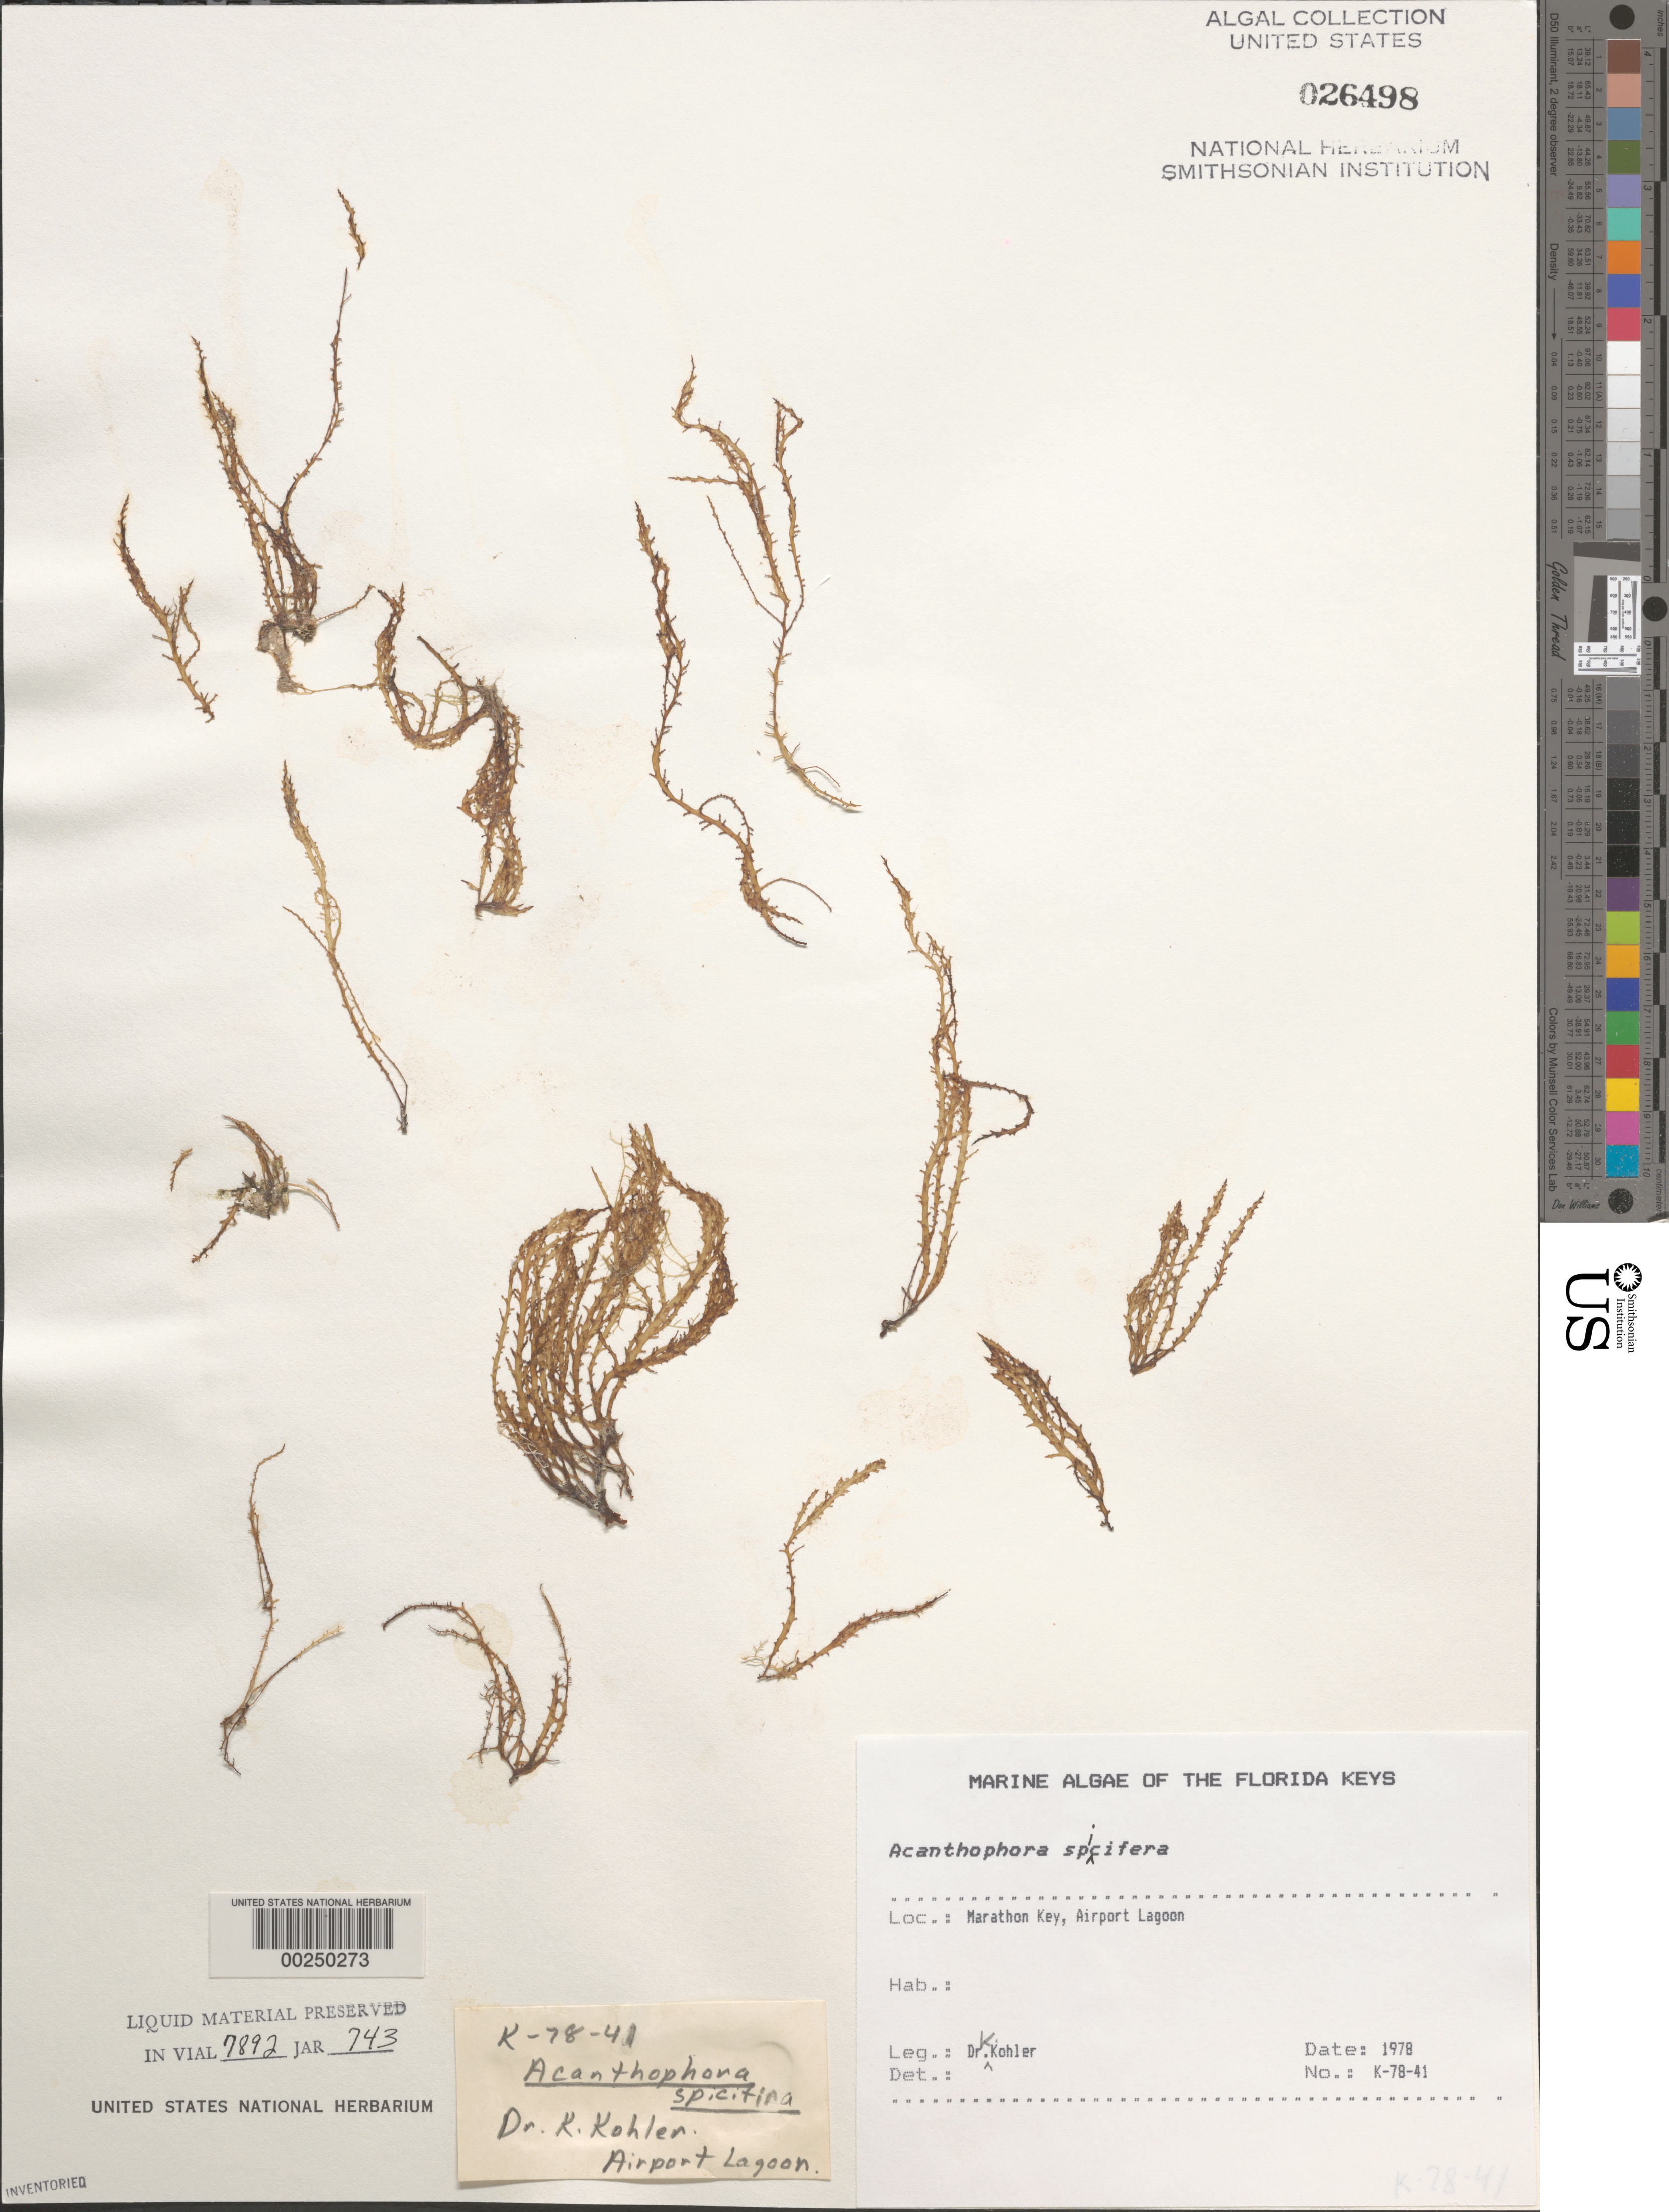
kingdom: Plantae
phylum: Rhodophyta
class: Florideophyceae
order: Ceramiales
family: Rhodomelaceae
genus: Acanthophora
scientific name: Acanthophora spicifera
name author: (Vahl) Børgesen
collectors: K. Kohler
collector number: K-78-41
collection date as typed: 1978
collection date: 1978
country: United States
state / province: Florida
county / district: Monroe County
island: Key Vaca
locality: Marathon, airport lagoon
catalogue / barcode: US 26498